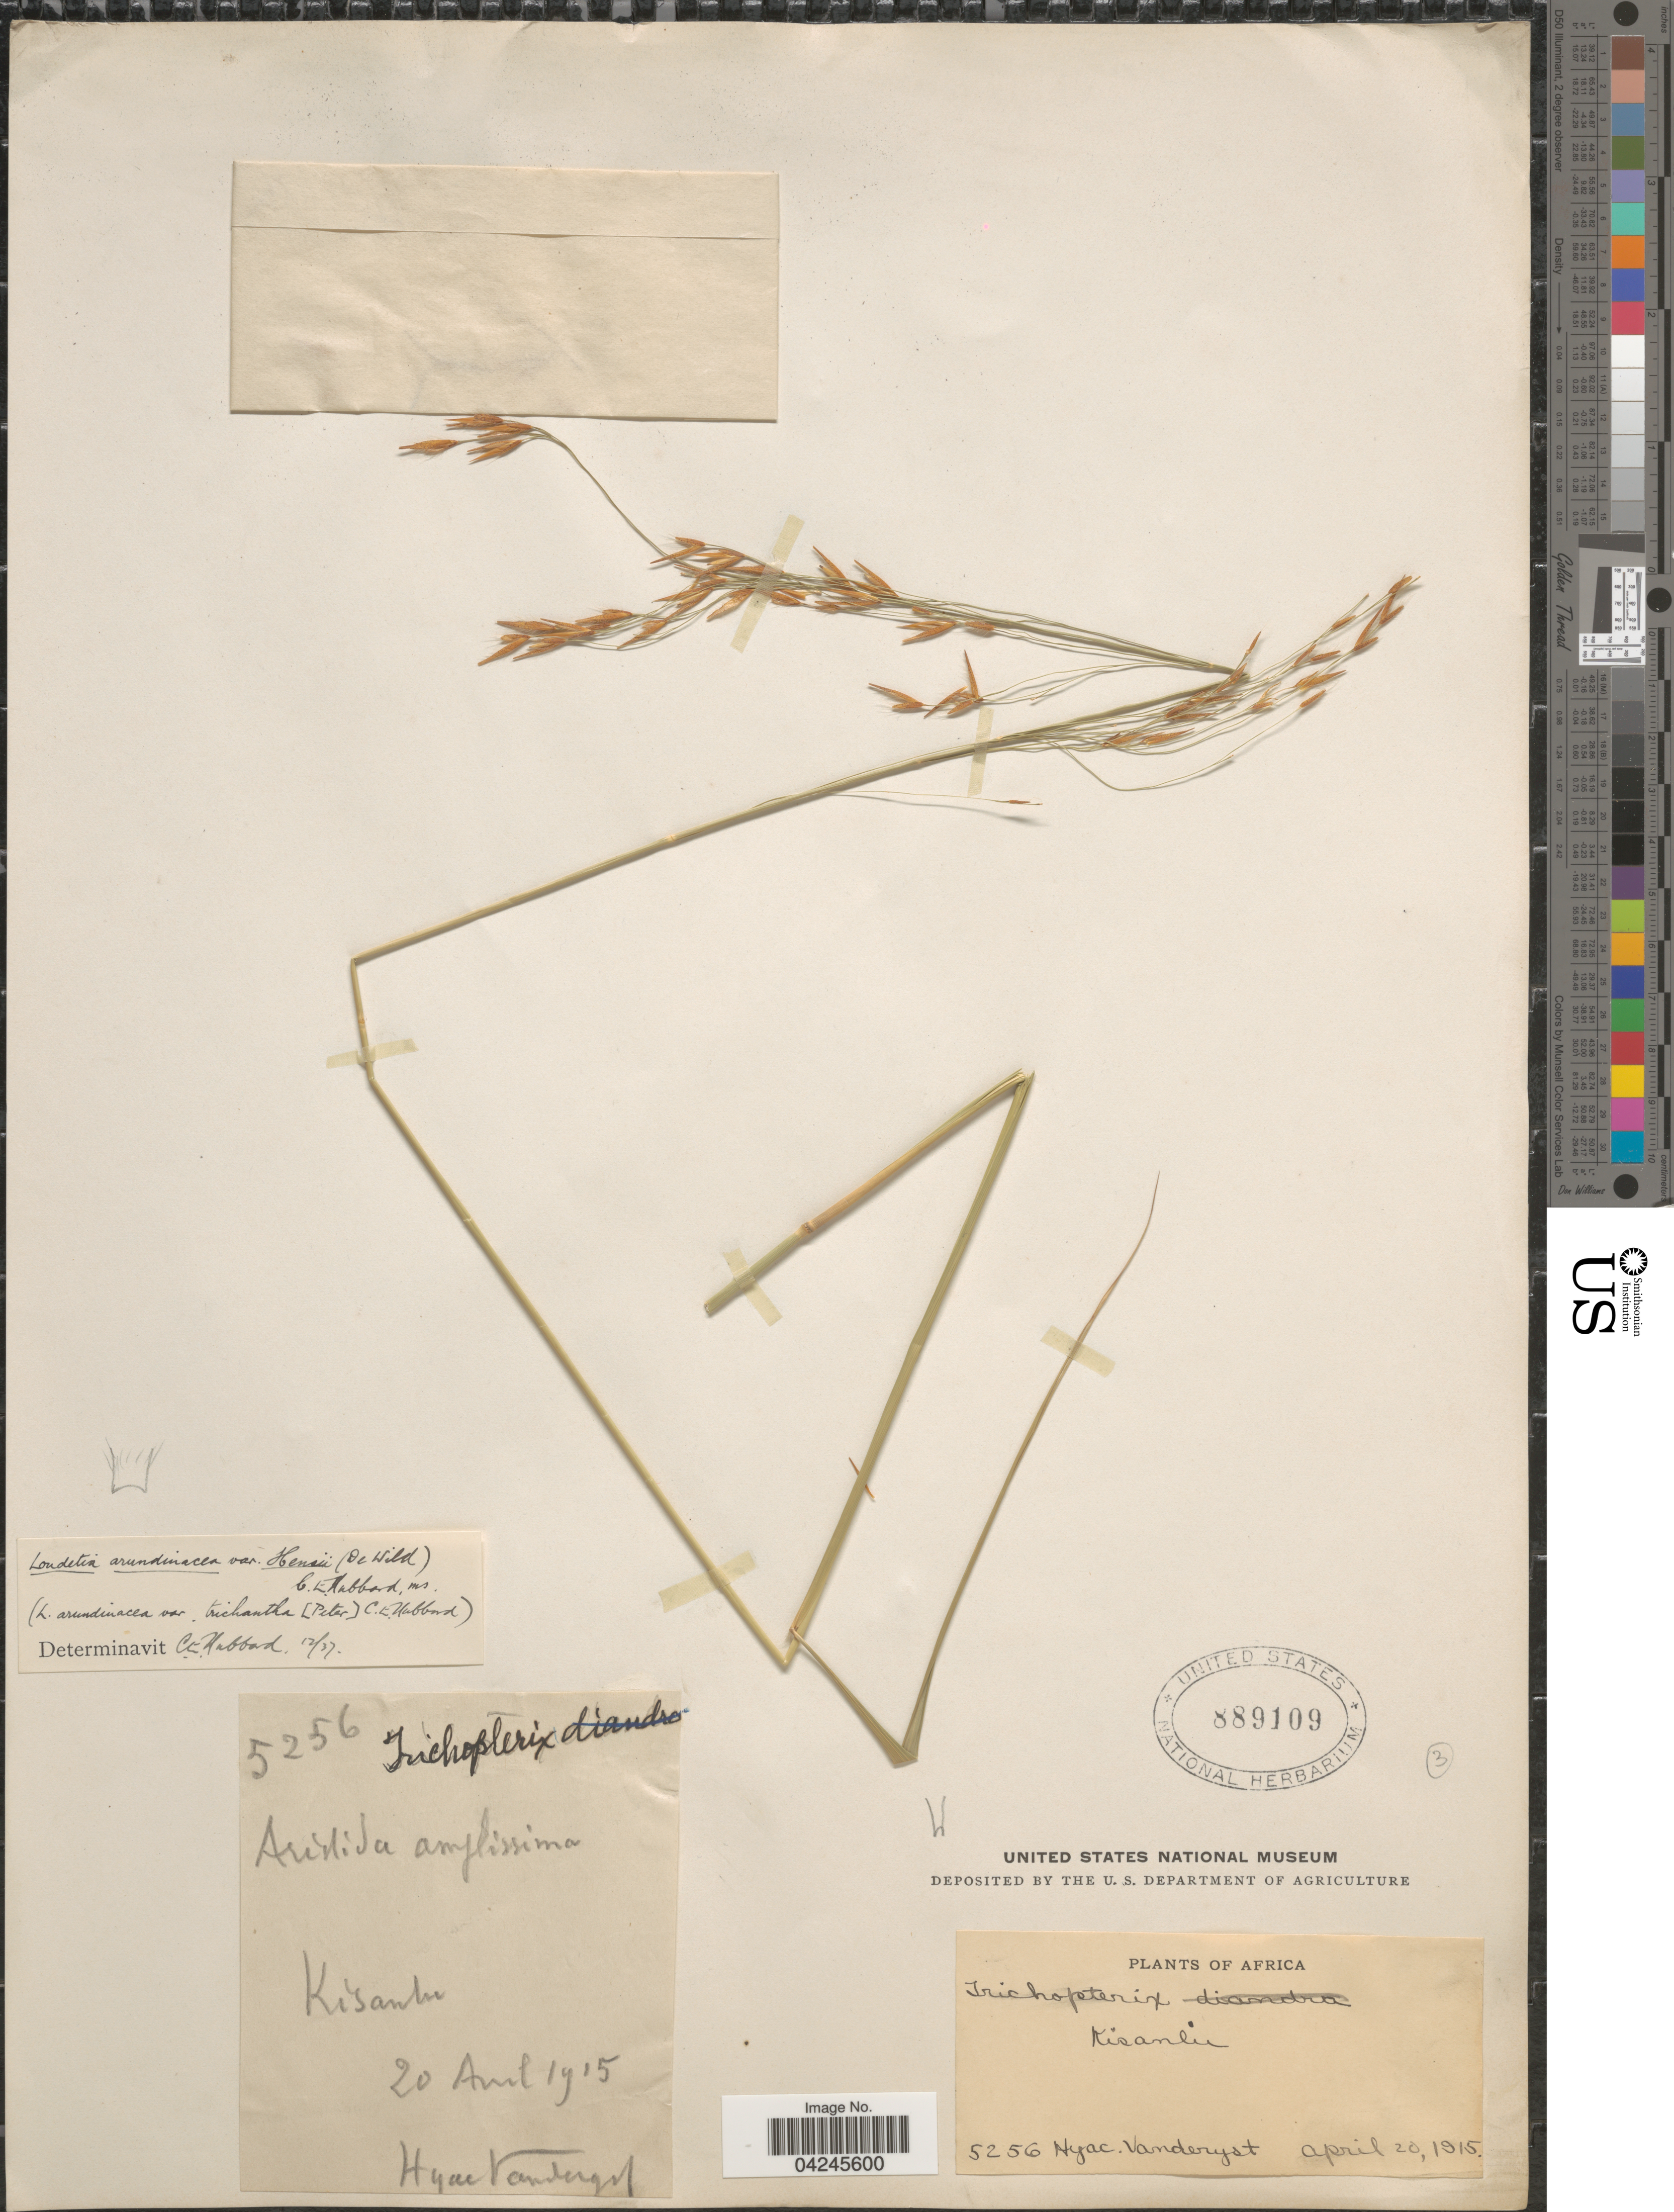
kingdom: Plantae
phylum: Tracheophyta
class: Liliopsida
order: Poales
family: Poaceae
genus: Loudetia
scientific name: Loudetia arundinacea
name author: (Hochst. ex A. Rich.) Steud.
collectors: H. J. R. Vanderyst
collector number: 5256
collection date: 1915-04-20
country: Congo, Democratic Republic of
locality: Africa. Kisantu.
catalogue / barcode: US 889109